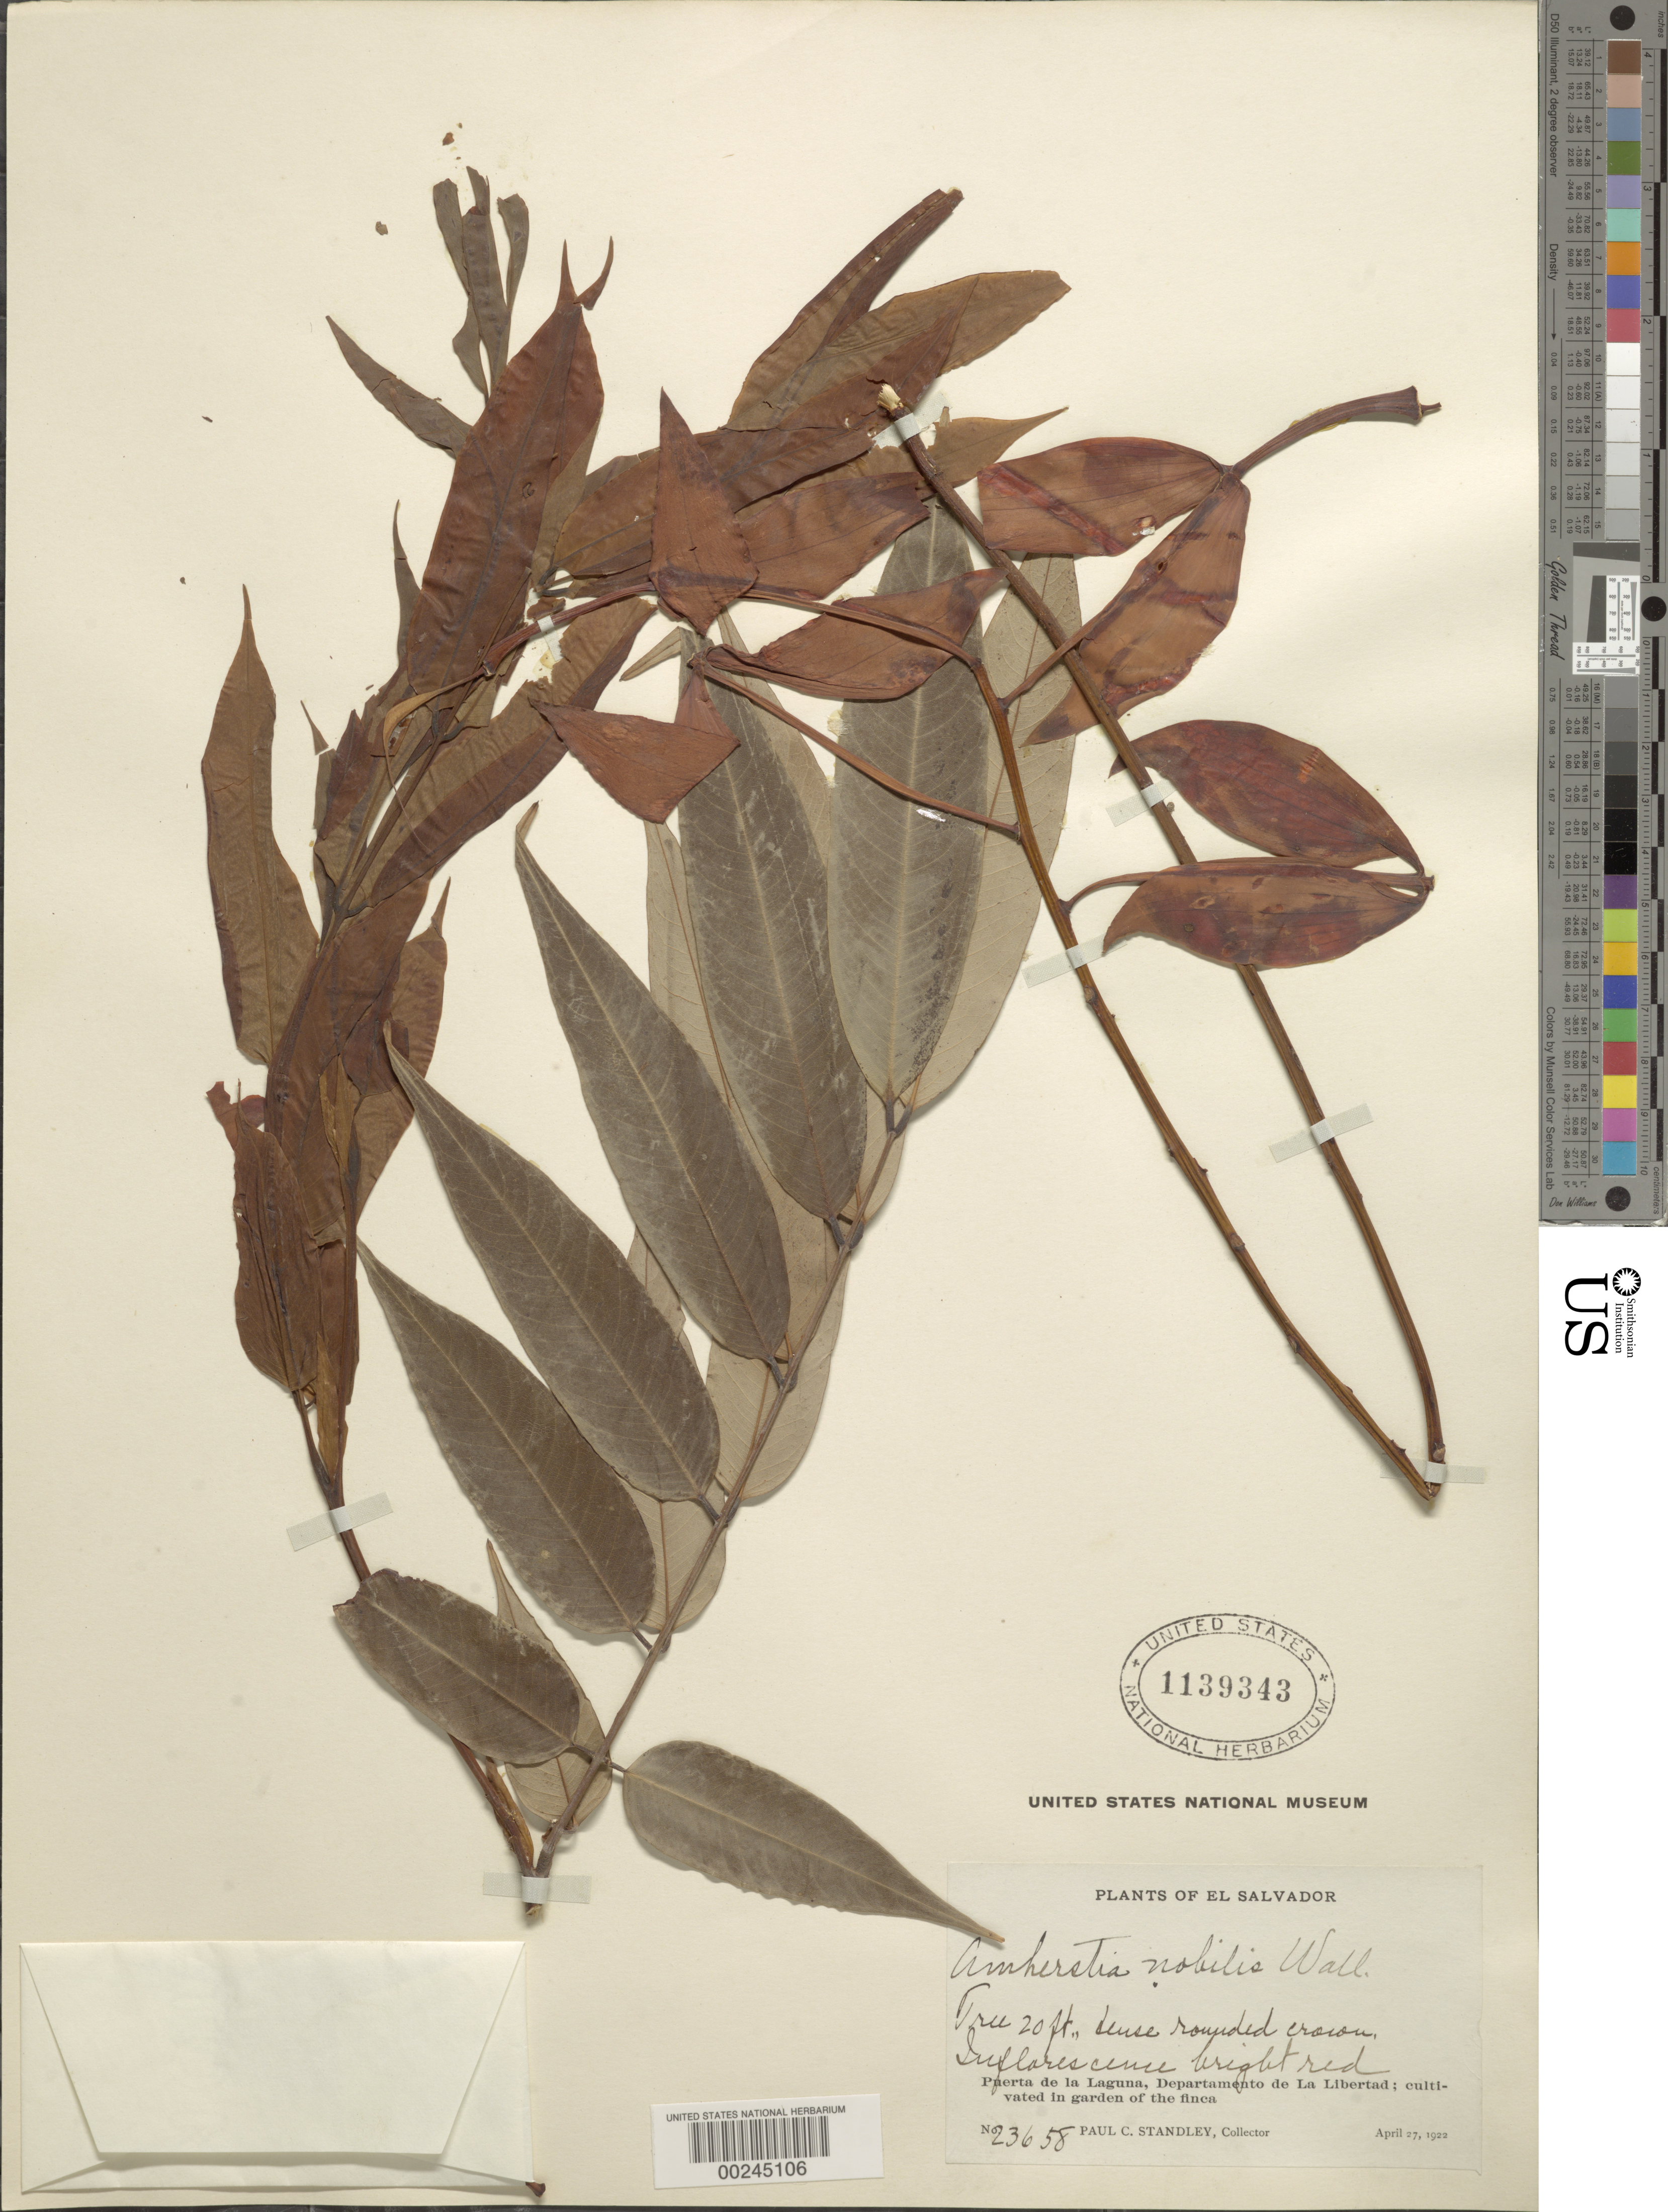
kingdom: Plantae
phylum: Tracheophyta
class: Magnoliopsida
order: Fabales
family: Fabaceae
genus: Amherstia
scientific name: Amherstia nobilis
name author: (Oliv.) Kuntze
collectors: P. C. Standley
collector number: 23658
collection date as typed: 27 Apr 1922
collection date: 1922-04-27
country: El Salvador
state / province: La Libertad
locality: Puerta de la laguna; garden of finca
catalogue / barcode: US 1139343